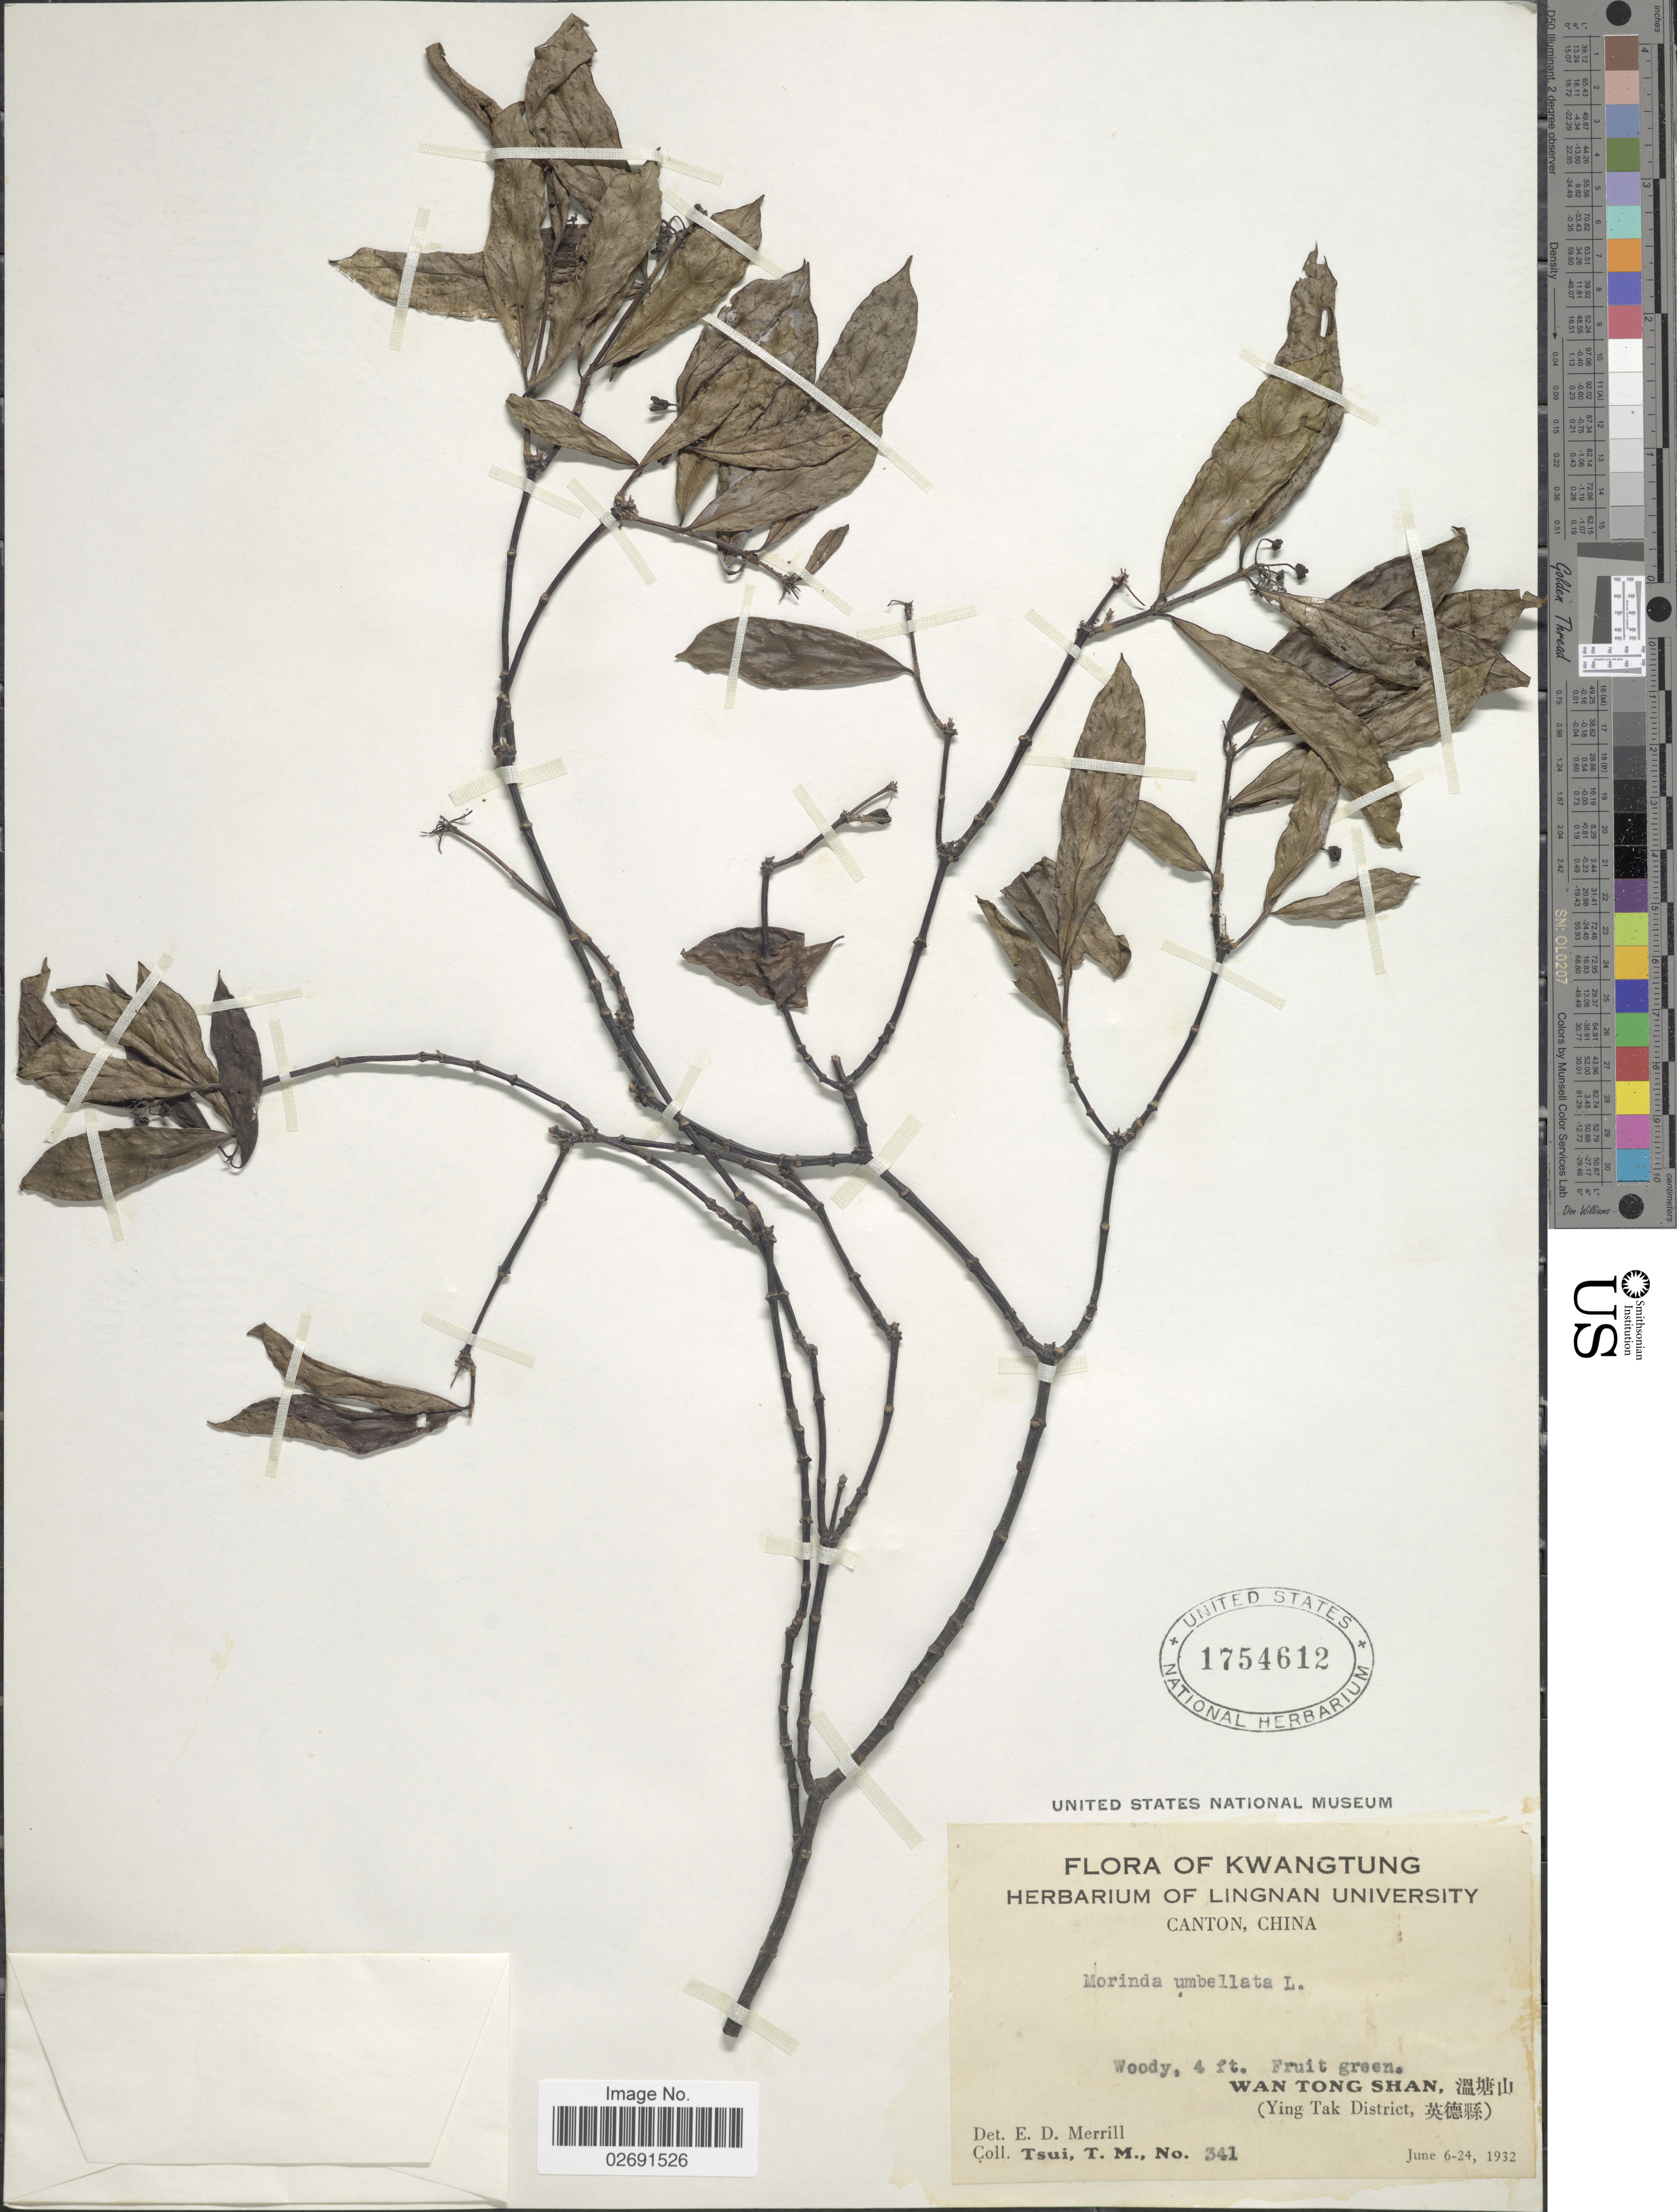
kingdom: Plantae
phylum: Tracheophyta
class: Magnoliopsida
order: Gentianales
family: Rubiaceae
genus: Gynochthodes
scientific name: Gynochthodes umbellata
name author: (L.) Razafim. & B. Bremer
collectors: T. Tsui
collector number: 341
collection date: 1932-06-06/1932-06-24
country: China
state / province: Guangdong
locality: Kwangtung, Wan Tong Shan (Ying Tak District)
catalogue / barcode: US 1754612